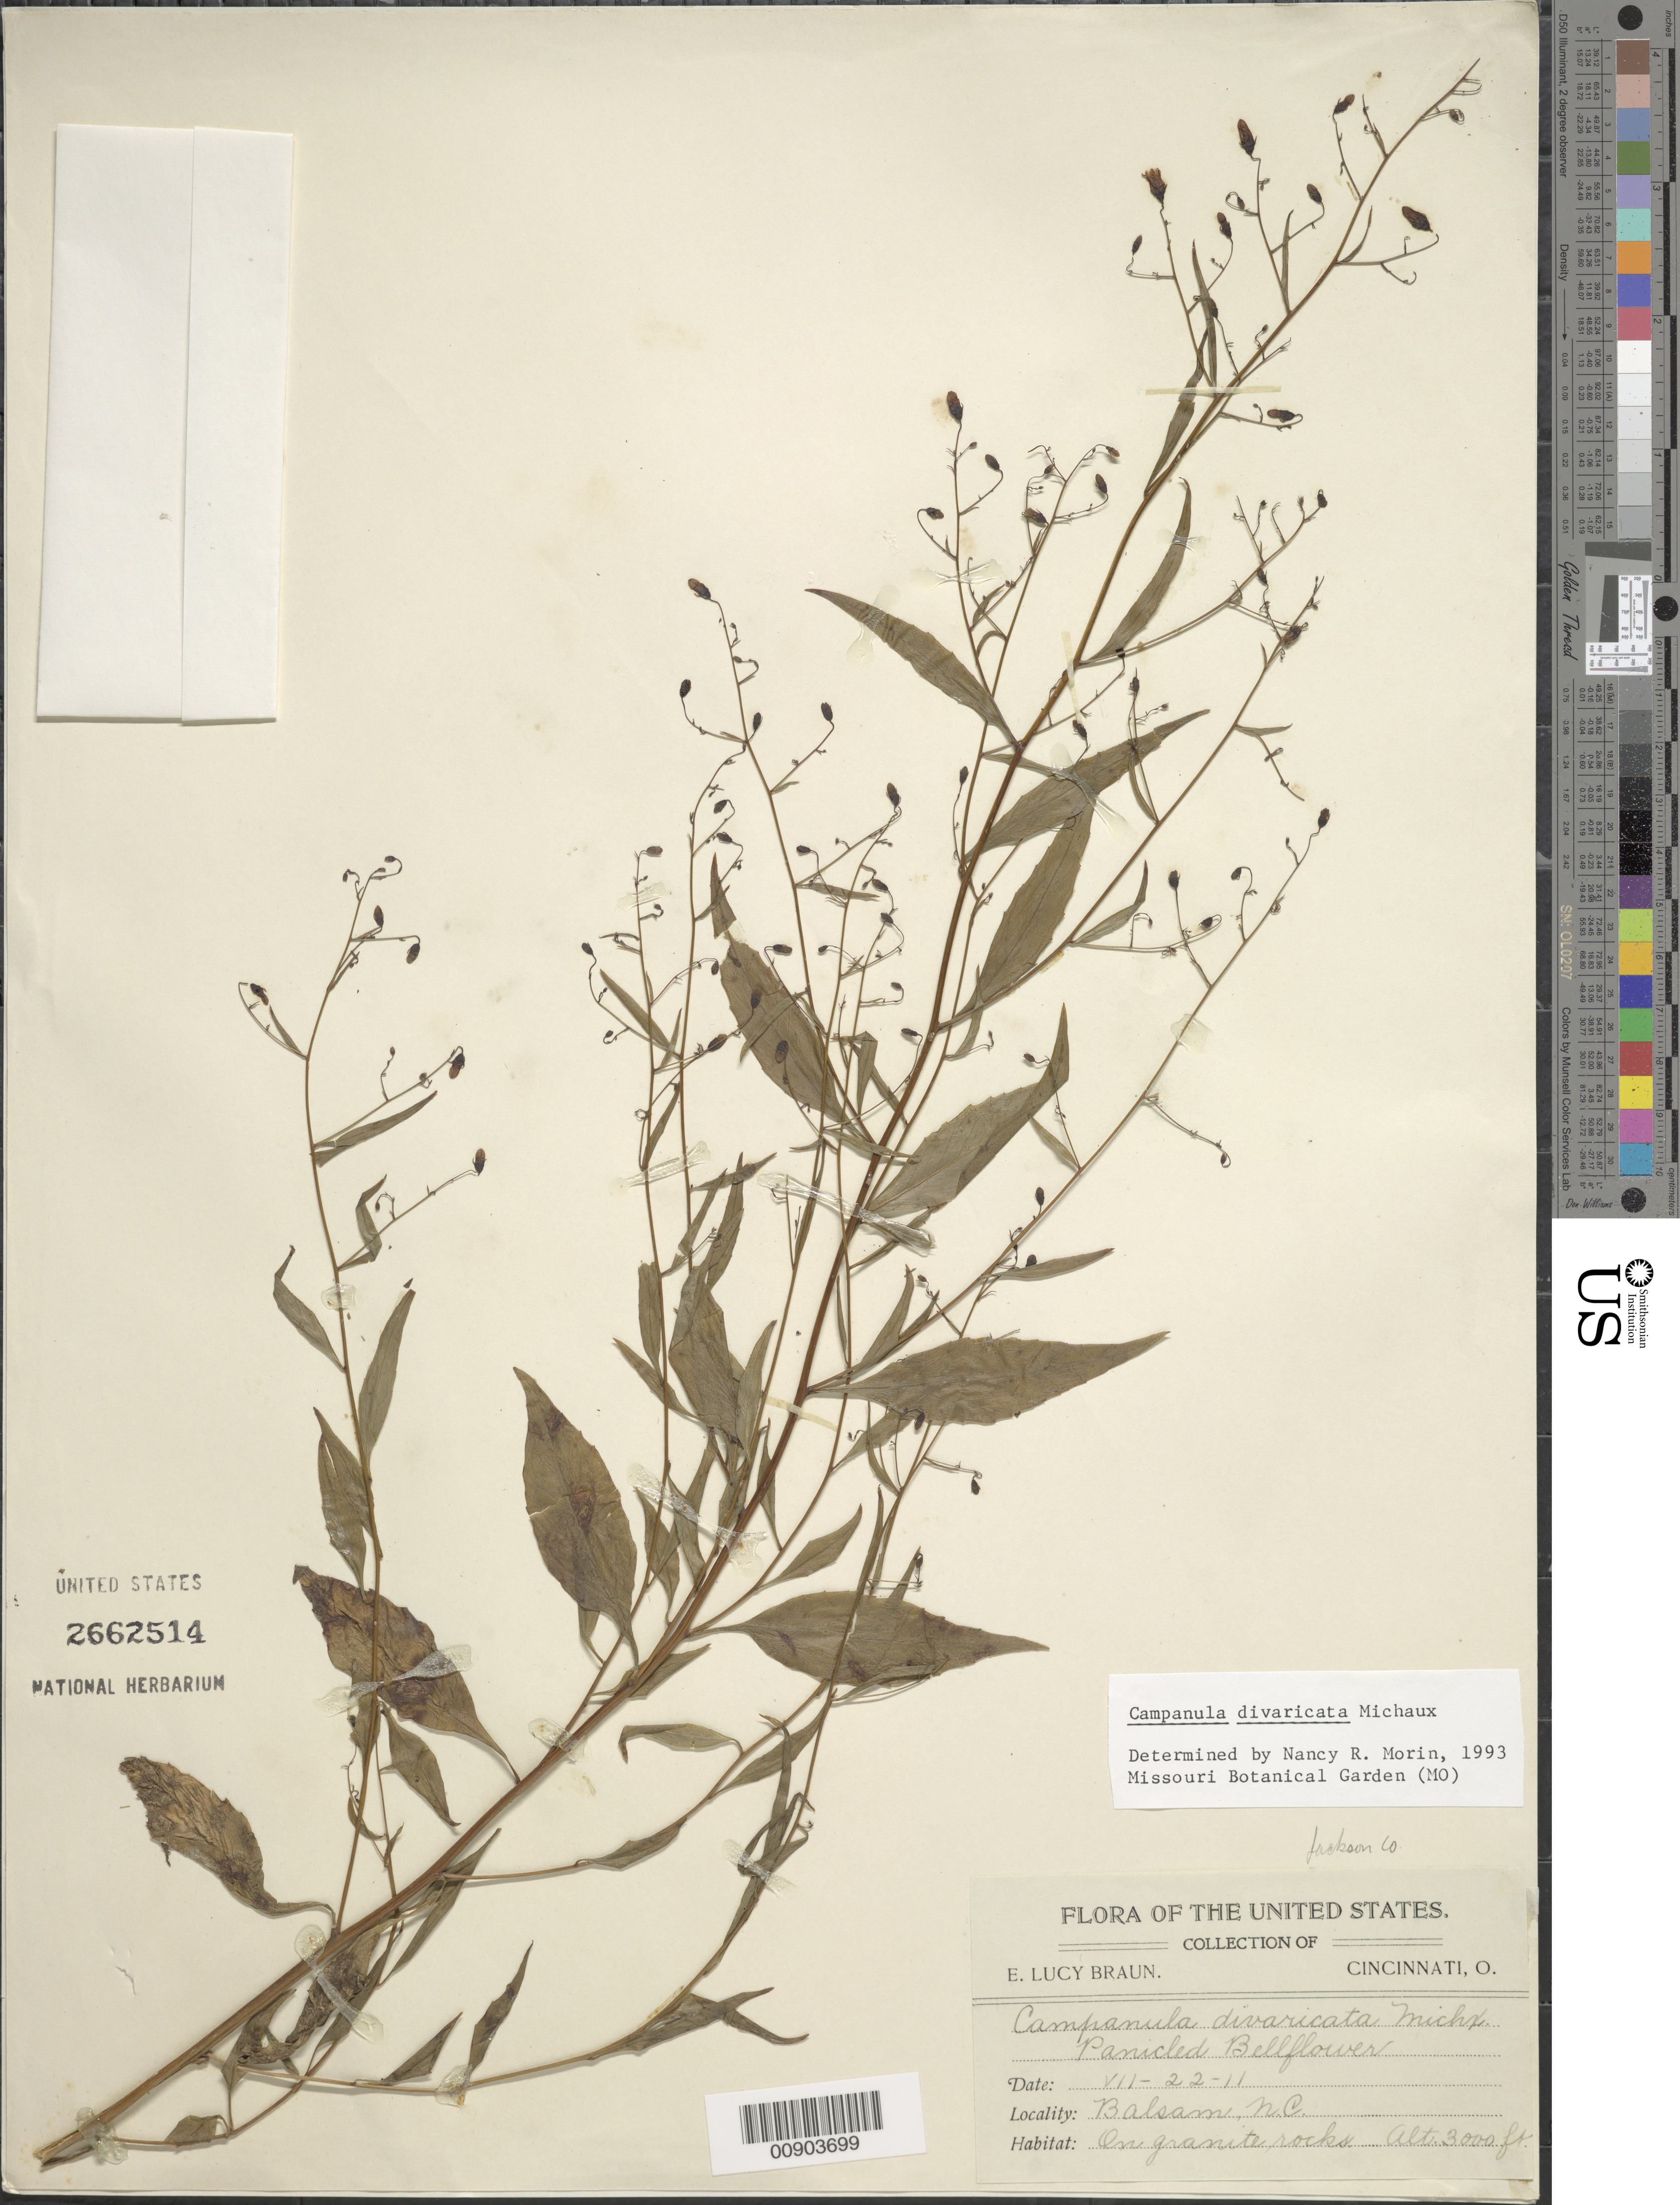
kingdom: Plantae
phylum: Tracheophyta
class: Magnoliopsida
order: Asterales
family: Campanulaceae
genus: Campanula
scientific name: Campanula divaricata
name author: Michx.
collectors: E. L. Braun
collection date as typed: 22 Jul 1911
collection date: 1911-07-22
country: United States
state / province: North Carolina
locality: Balsam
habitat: On granite rocks.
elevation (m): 914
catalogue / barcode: US 2662514